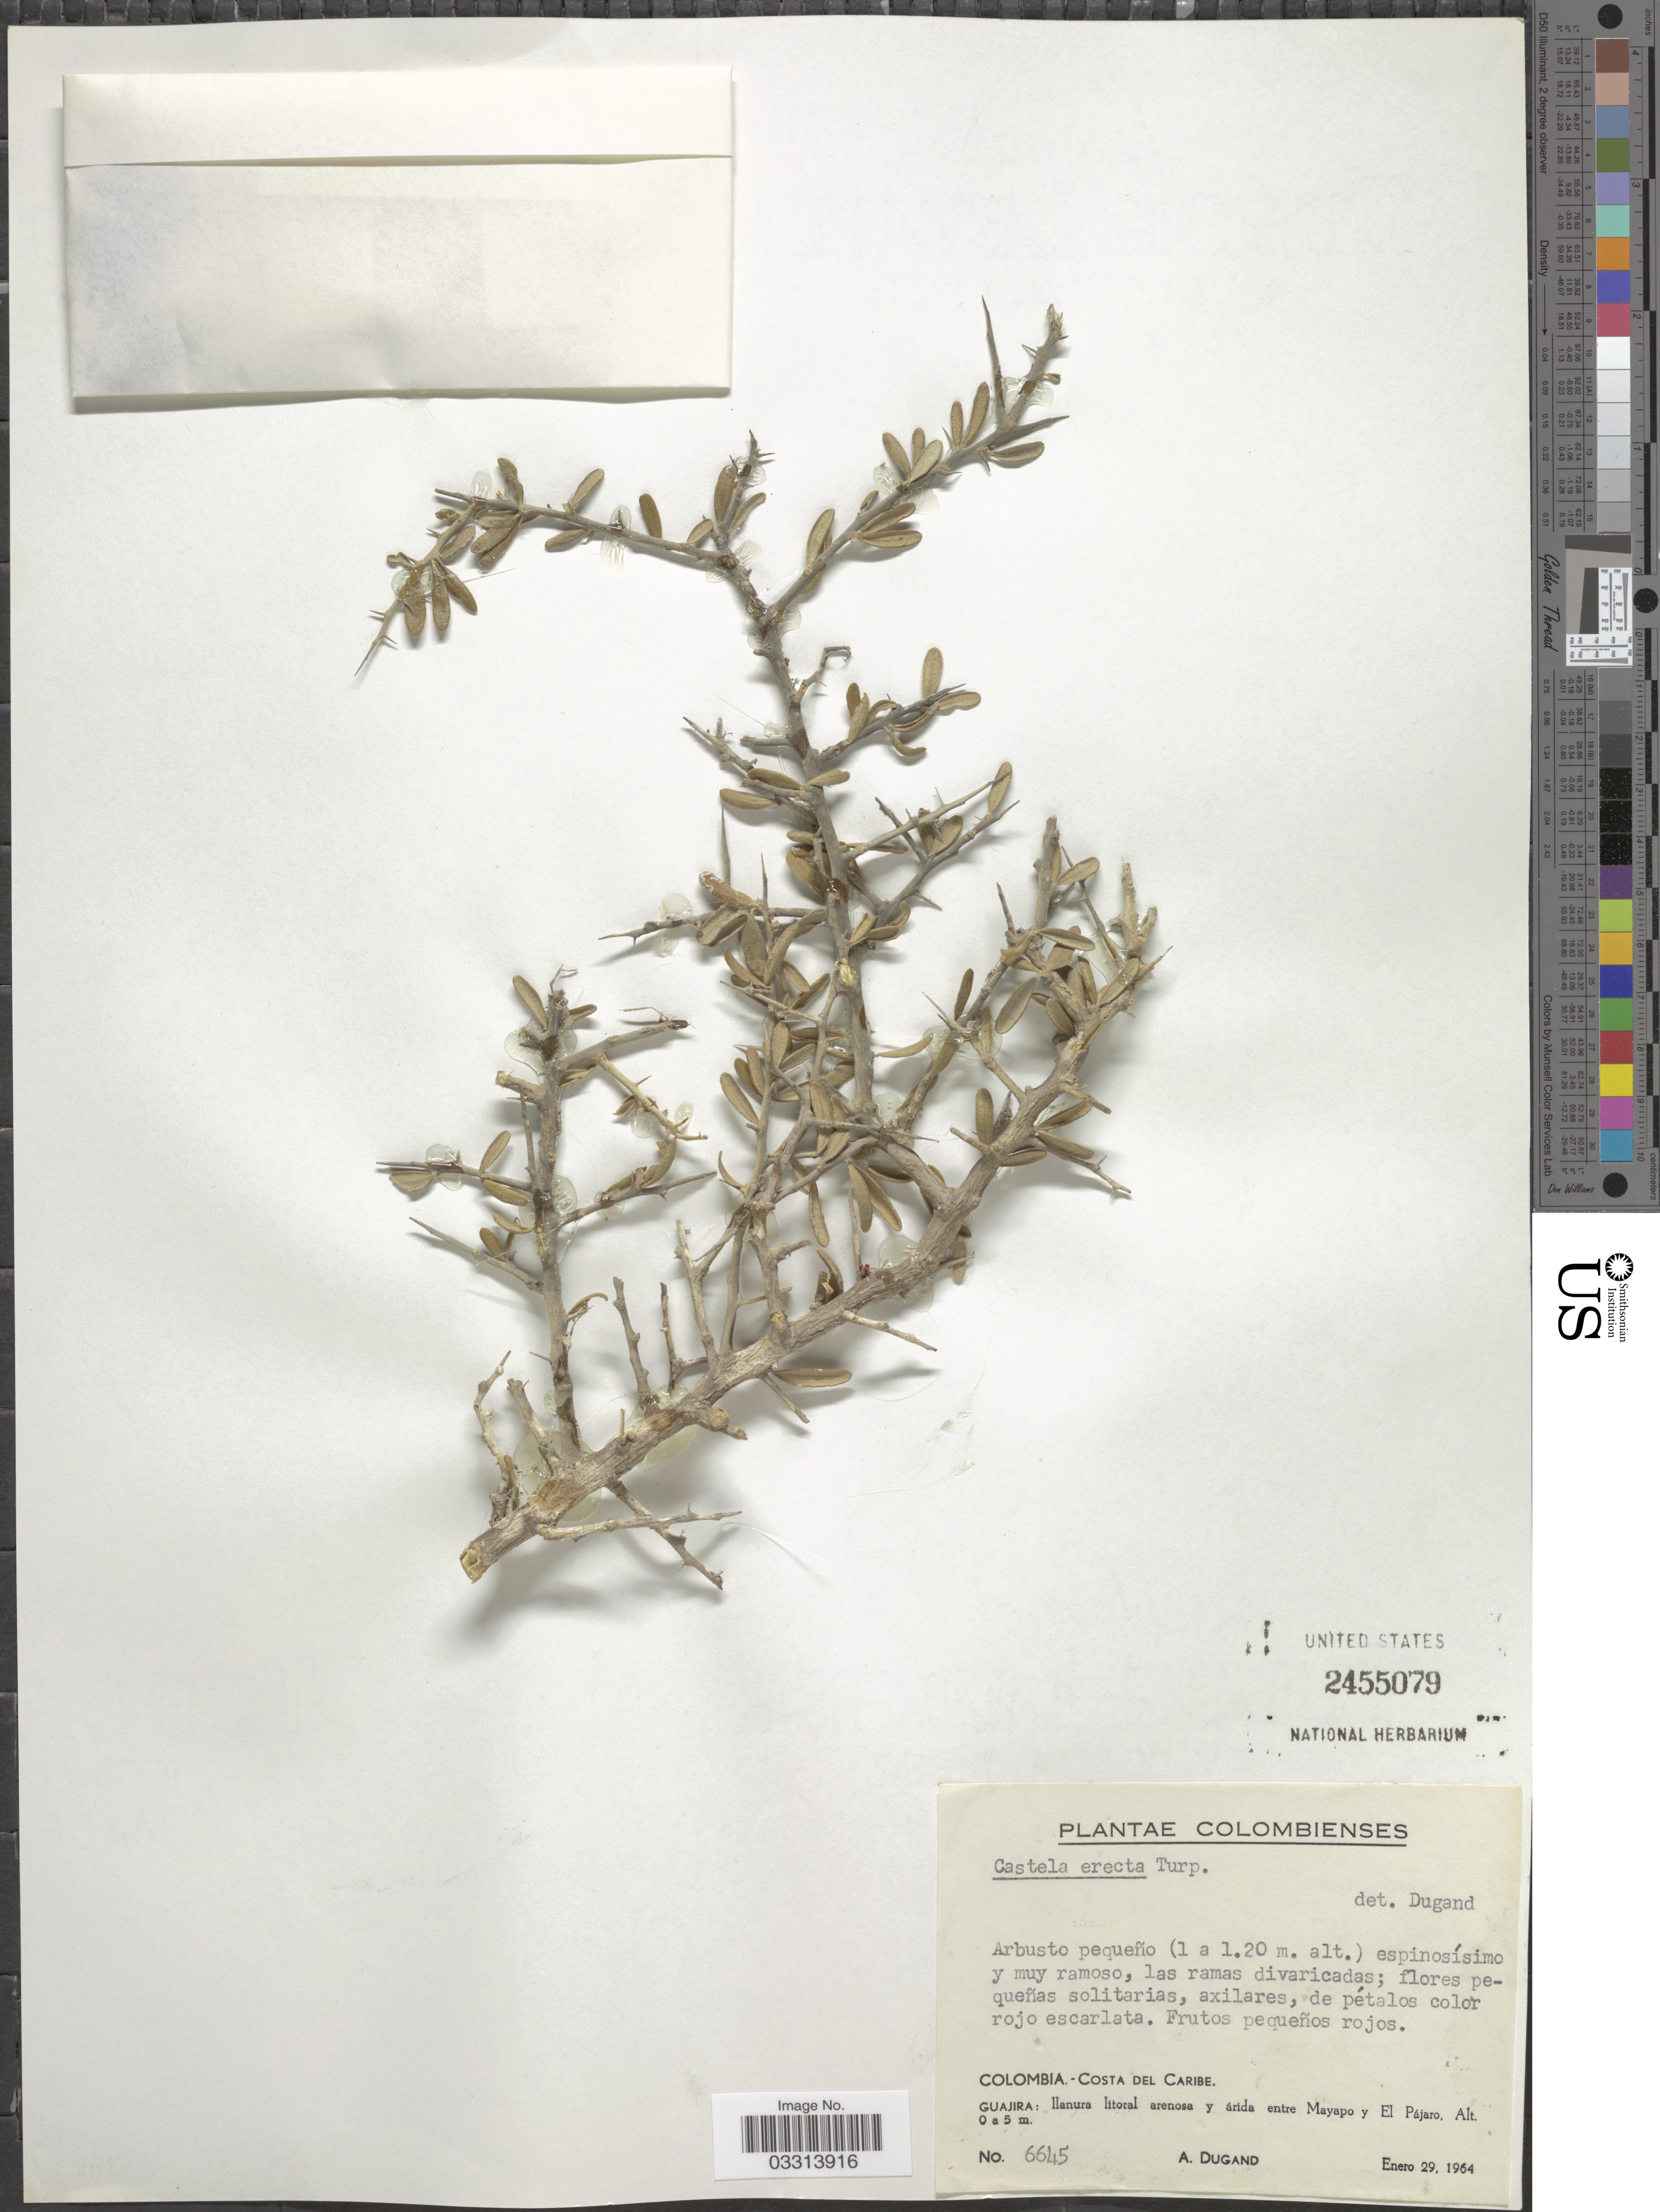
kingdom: Plantae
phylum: Tracheophyta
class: Magnoliopsida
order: Sapindales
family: Simaroubaceae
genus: Castela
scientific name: Castela erecta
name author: Turpin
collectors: A. Dugand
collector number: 6645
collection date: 1964-01-29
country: Colombia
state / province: La Guajira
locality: Costa del Caribe. Guajira: llanura llitoral arenosa y árida entre Mayapo y El Pájaro.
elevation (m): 0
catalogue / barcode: US 2455079